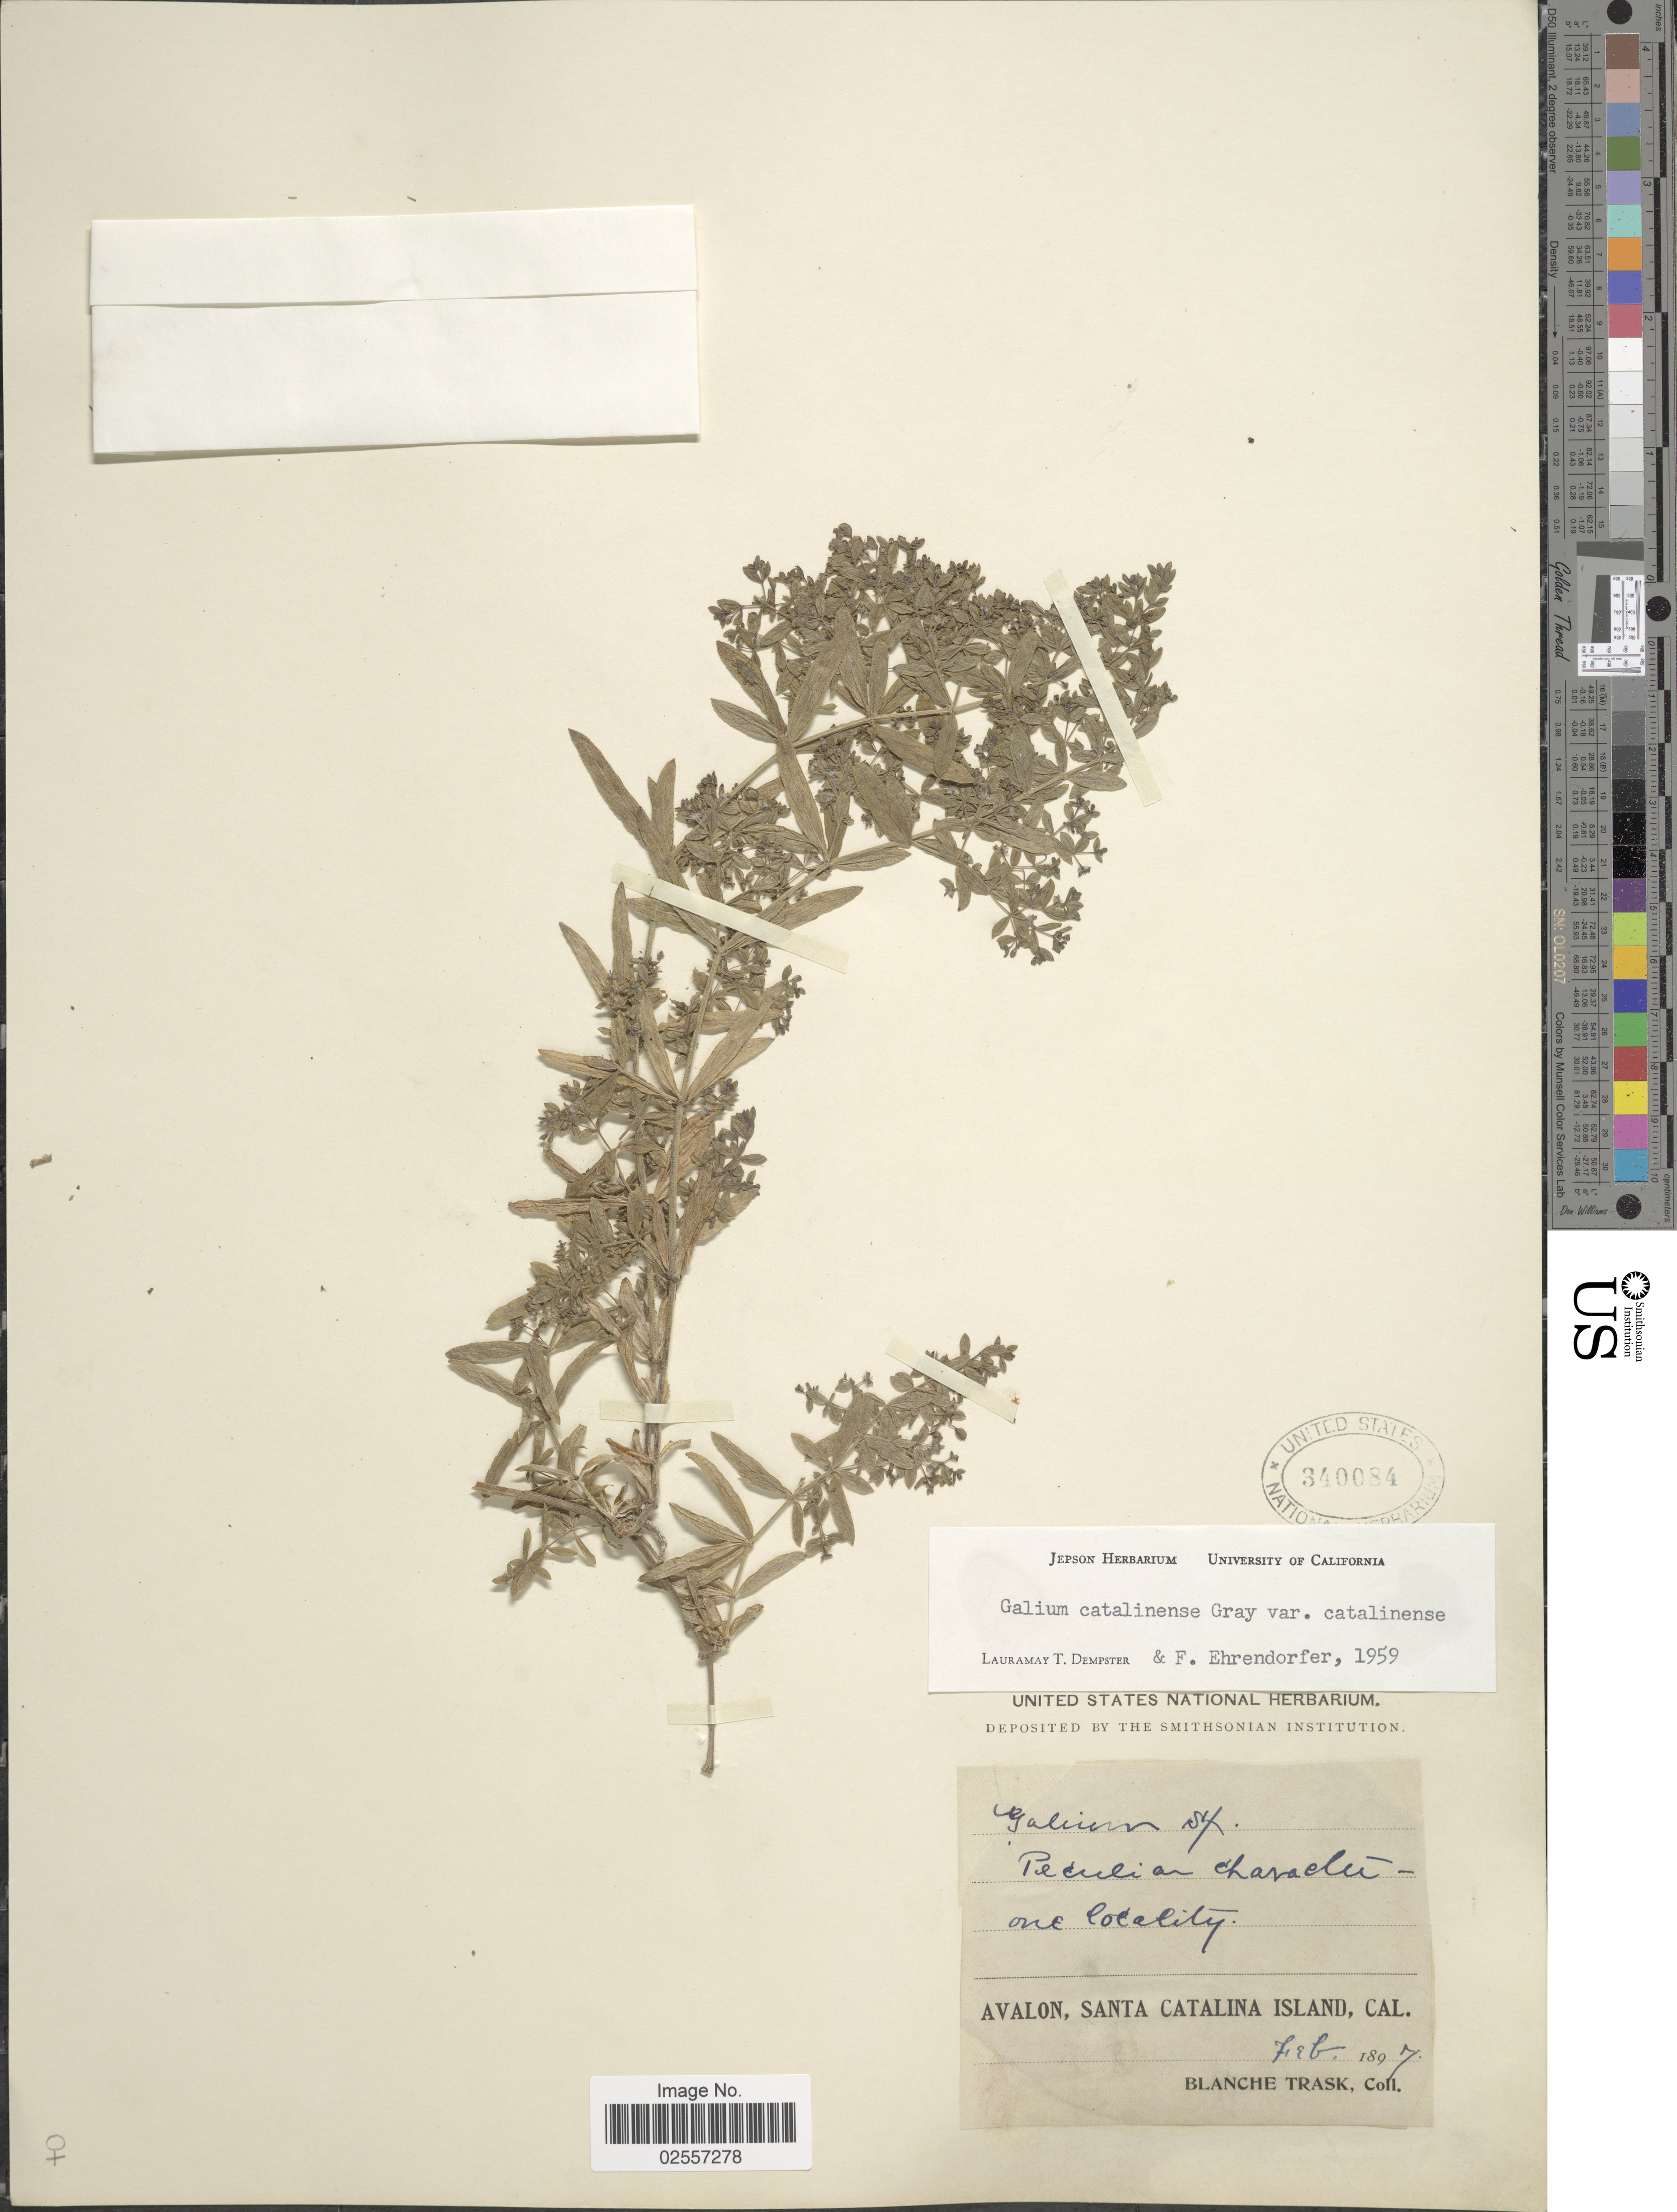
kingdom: Plantae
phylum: Tracheophyta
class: Magnoliopsida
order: Gentianales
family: Rubiaceae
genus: Galium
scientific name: Galium catalinense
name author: A. Gray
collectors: B. Trask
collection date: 1897-02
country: United States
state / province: California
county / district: Los Angeles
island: Santa Catalina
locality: Avalon, Santa Catalina Island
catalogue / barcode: US 340084